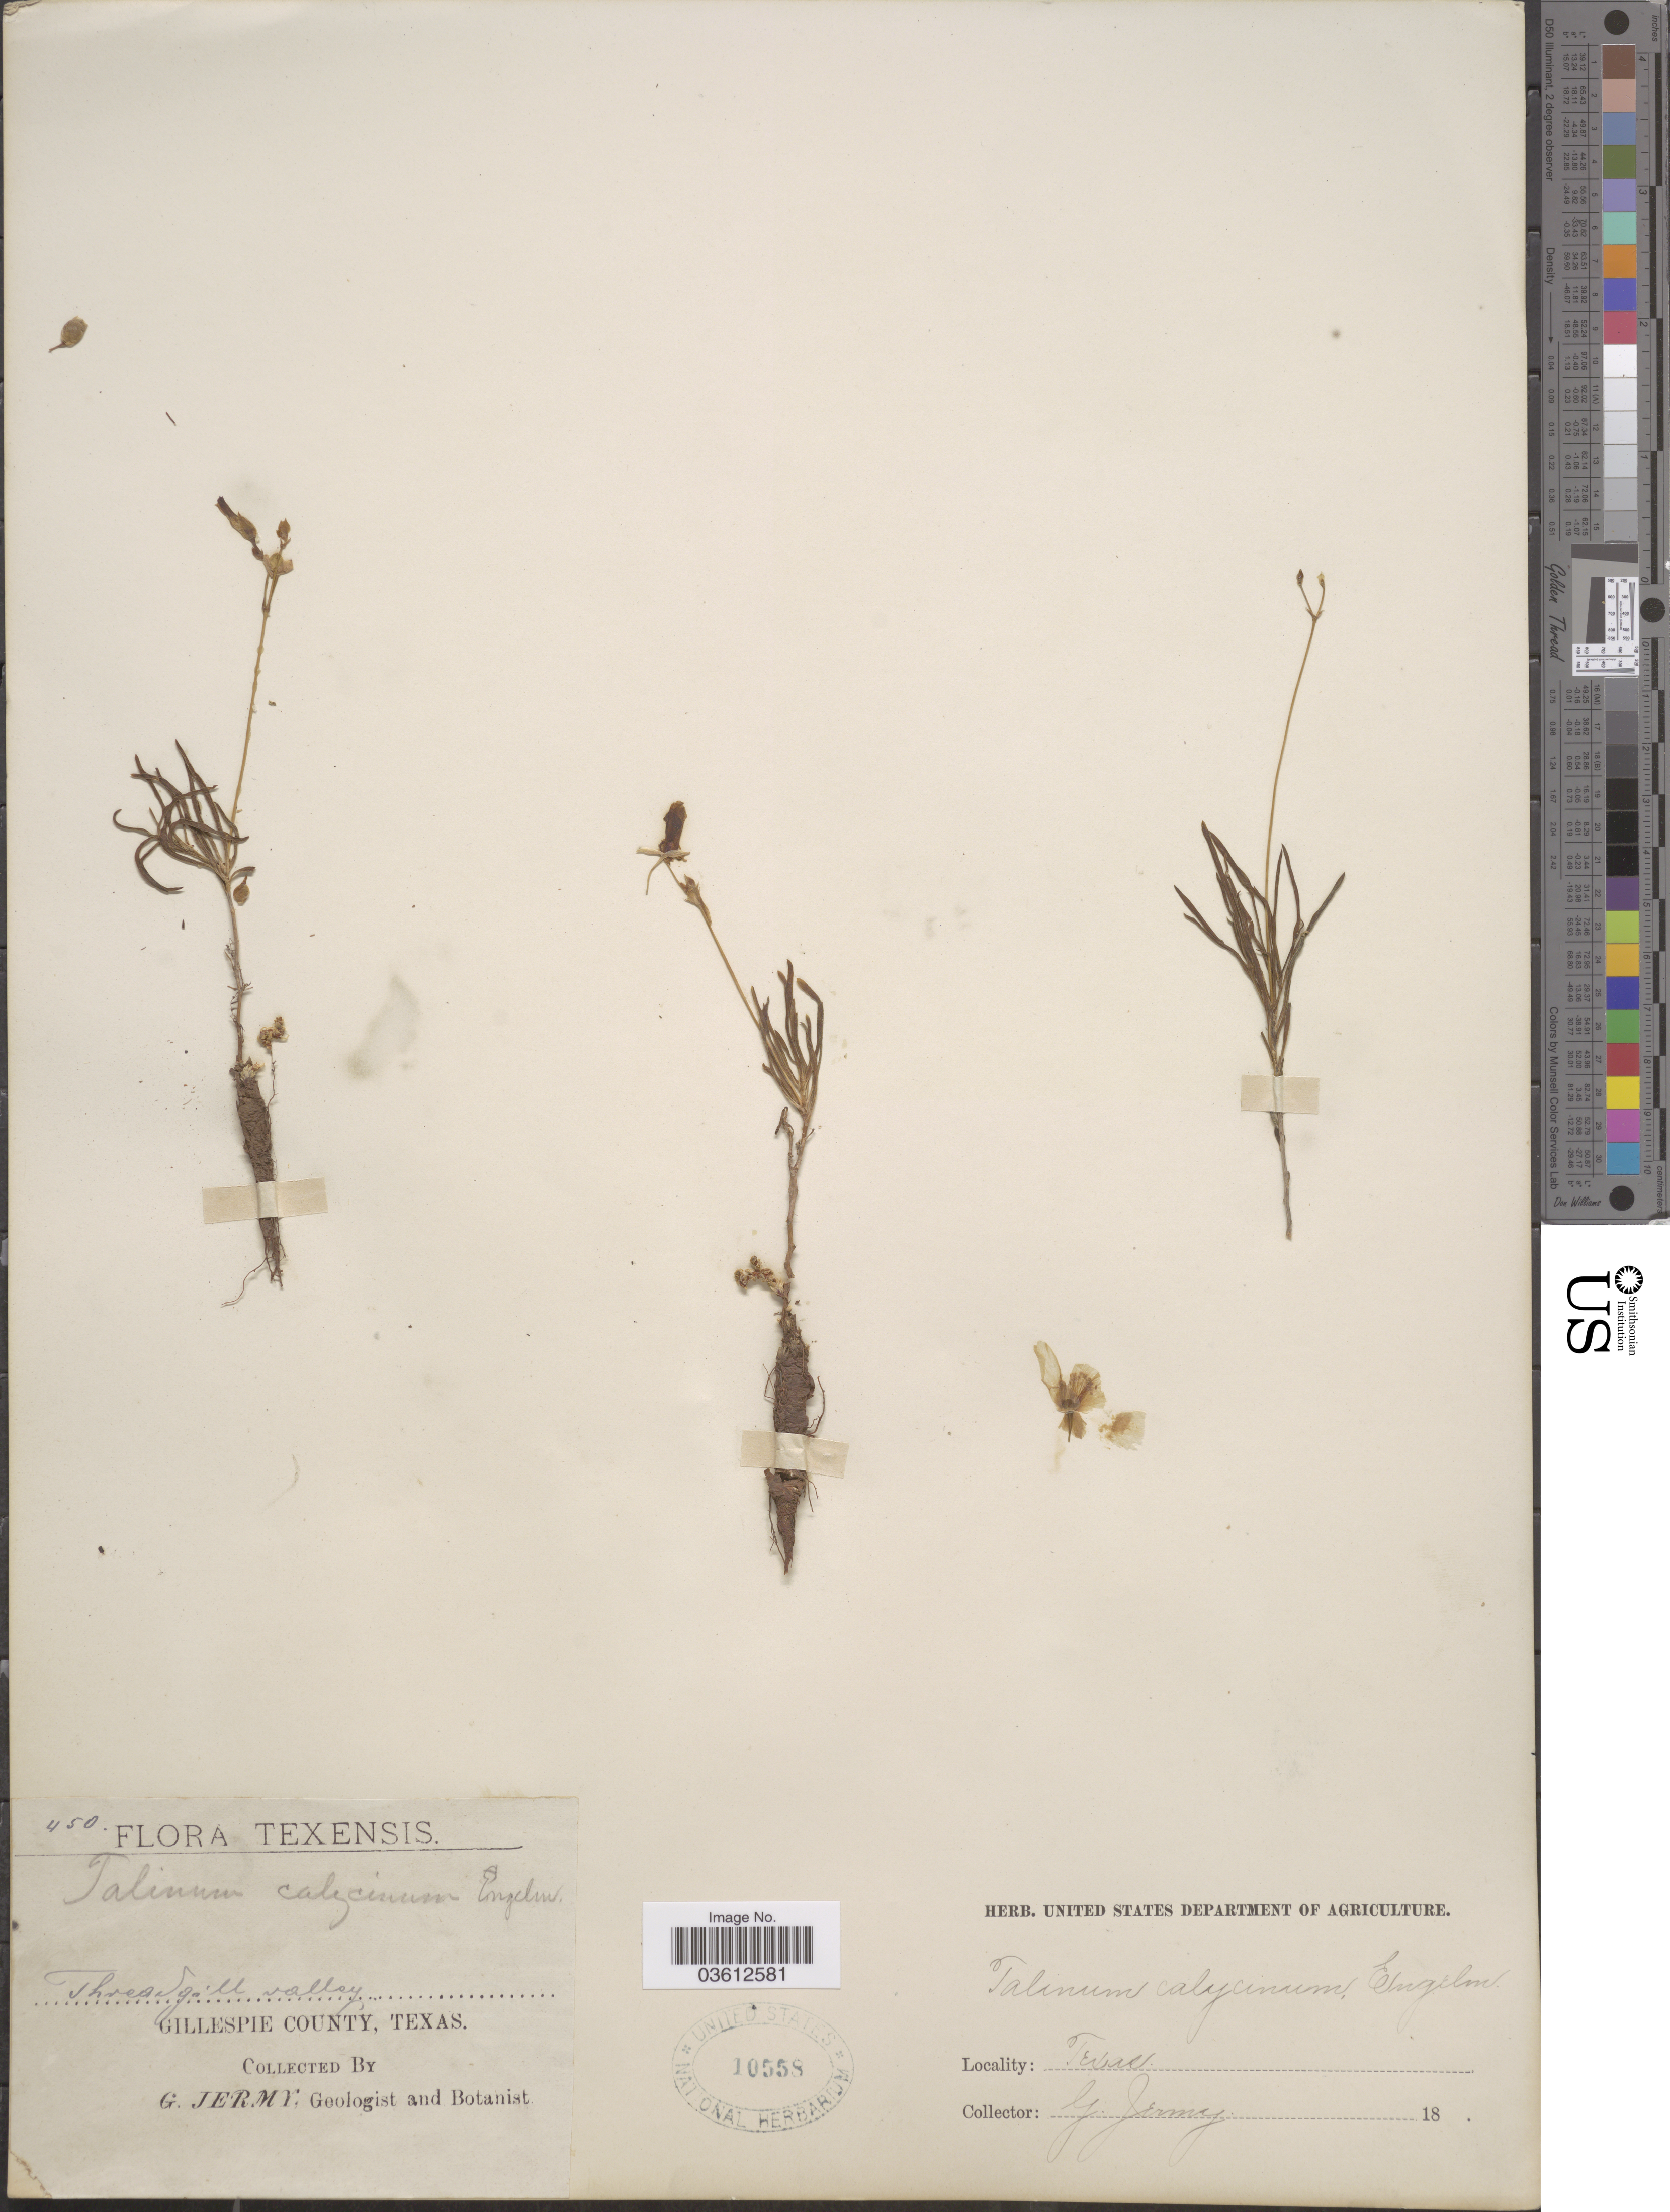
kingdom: Plantae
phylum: Tracheophyta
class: Magnoliopsida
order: Caryophyllales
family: Talinaceae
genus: Talinum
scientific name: Talinum calycinum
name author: Engelm.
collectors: G. Jermy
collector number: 450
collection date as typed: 18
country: United States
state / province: Texas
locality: Threadgill valley. Gillespie County.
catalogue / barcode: US 10558